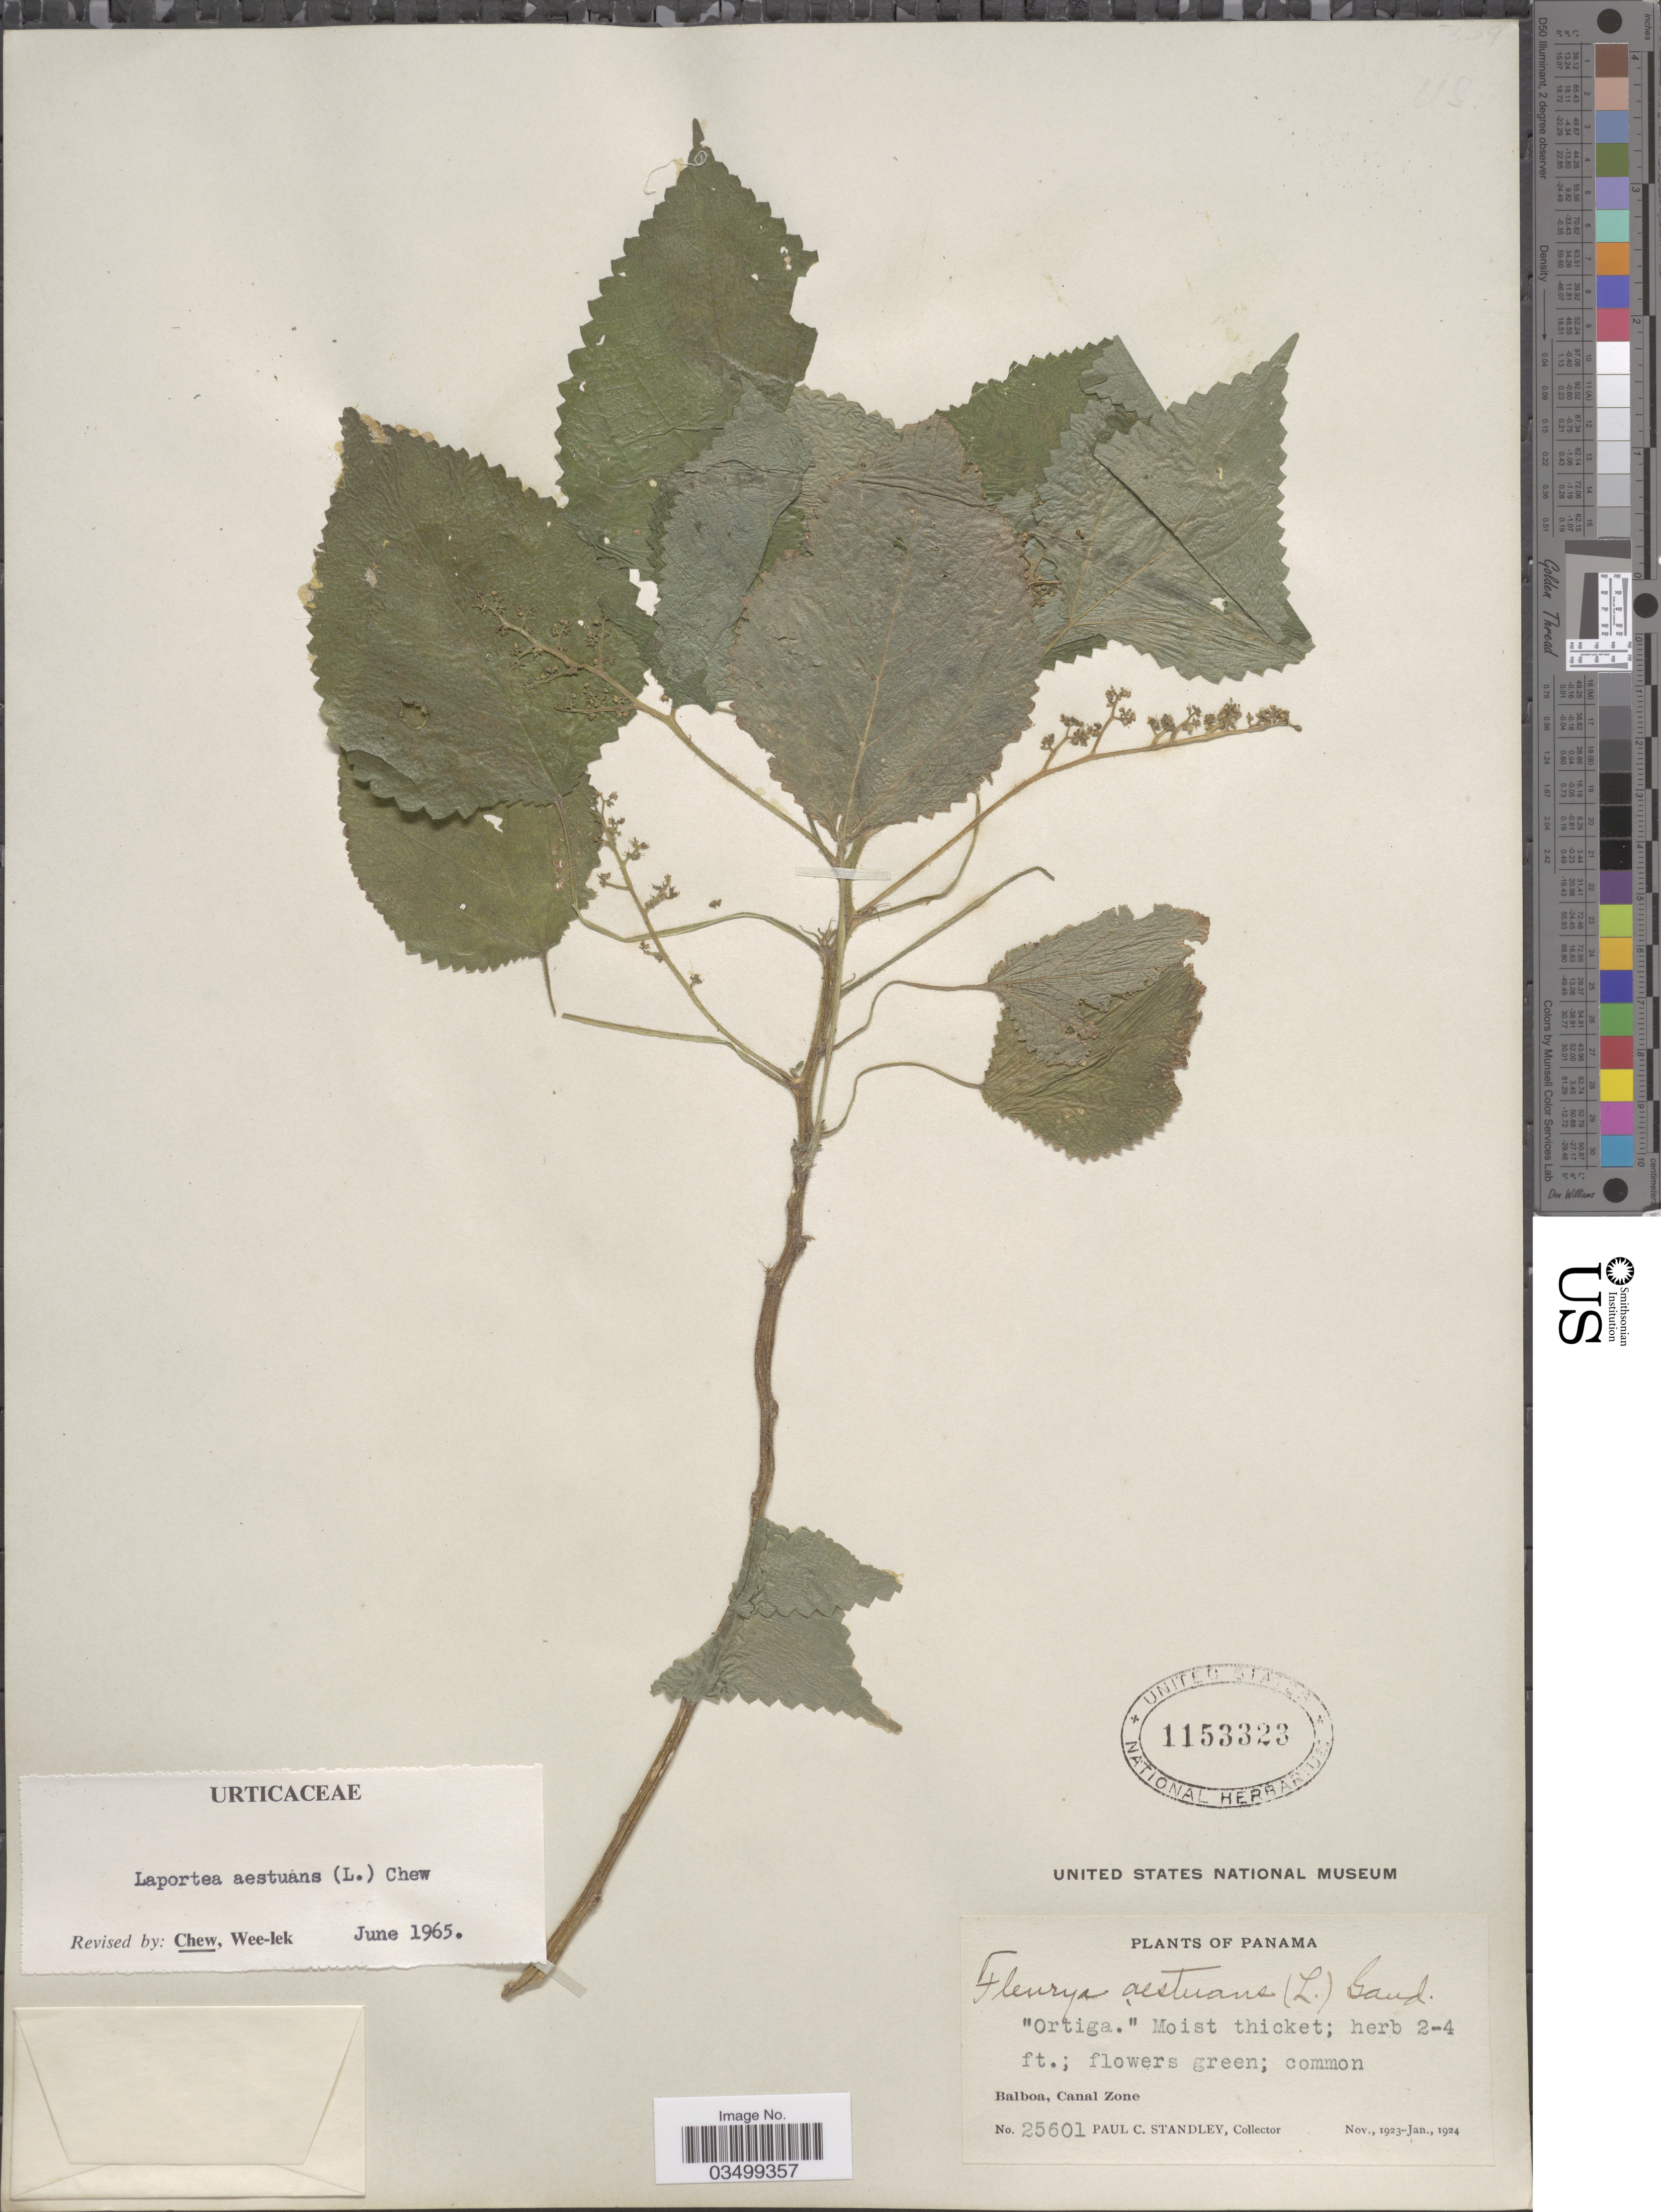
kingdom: Plantae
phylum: Tracheophyta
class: Magnoliopsida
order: Rosales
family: Urticaceae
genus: Laportea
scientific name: Laportea aestuans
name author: (L.) Chew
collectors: P. C. Standley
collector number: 25601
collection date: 1923-11/1924-01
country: Panama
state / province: Colón / Panamá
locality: Balboa, Canal Zone.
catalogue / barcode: US 1153323